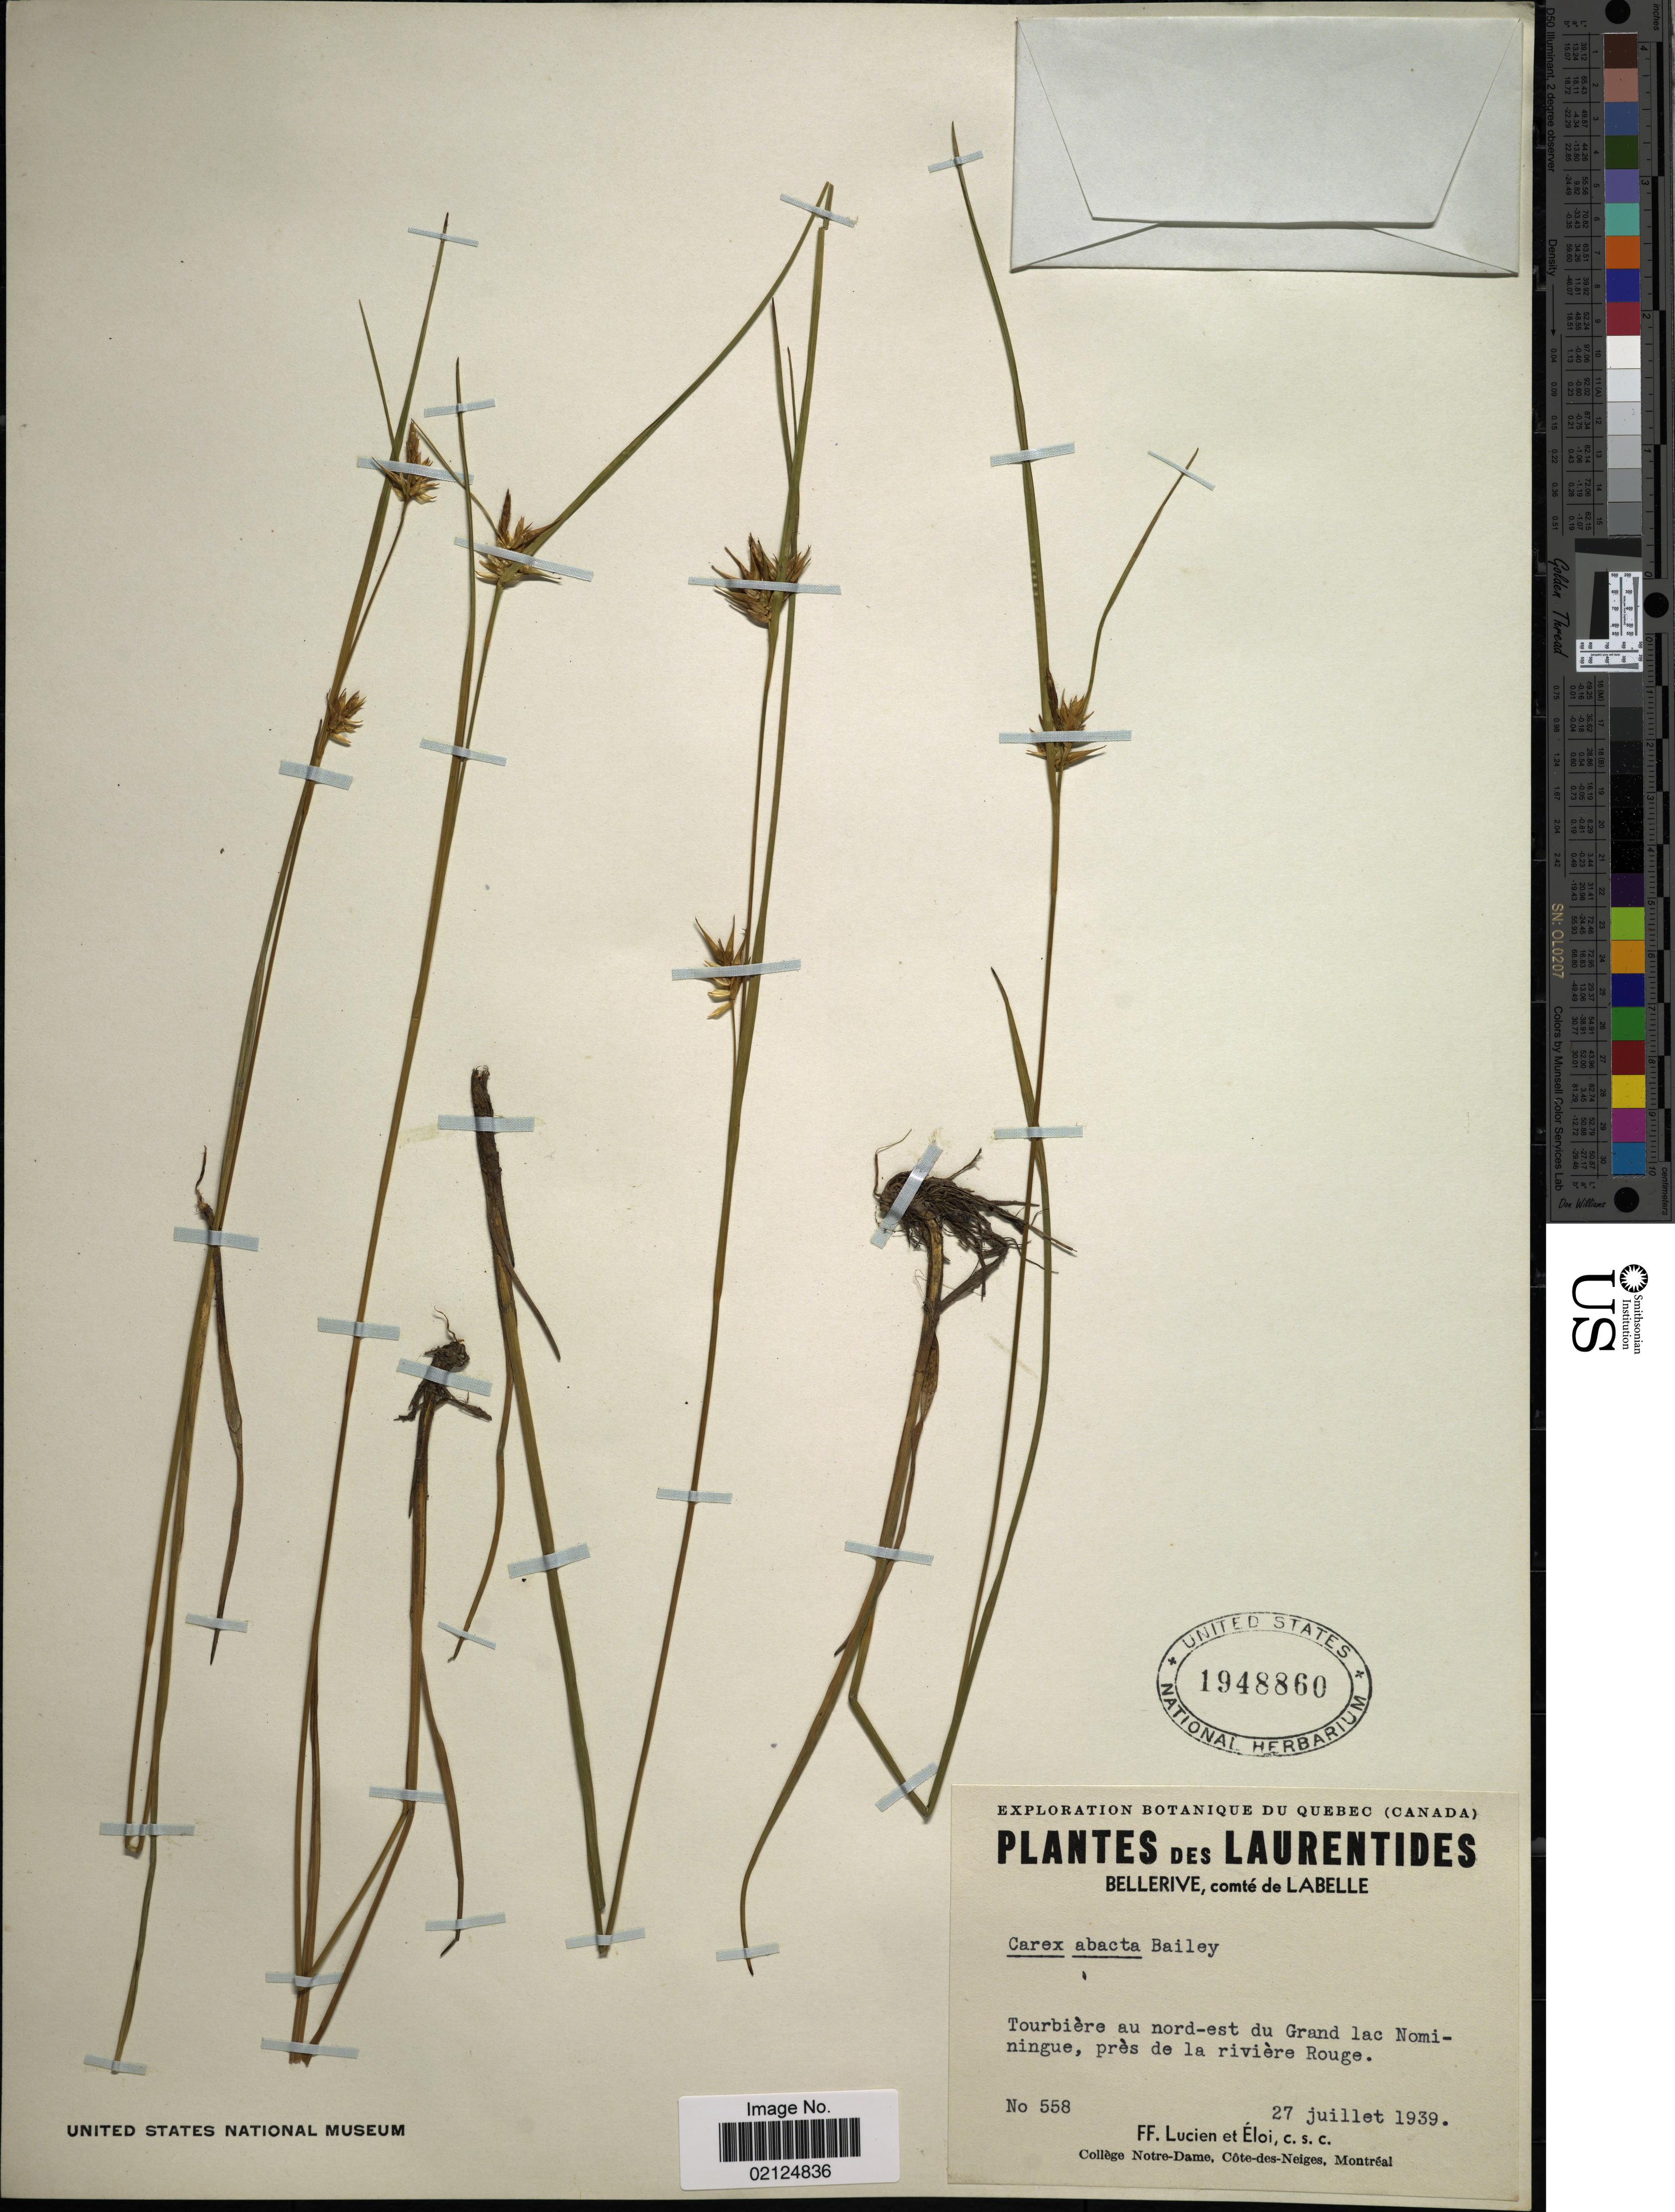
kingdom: Plantae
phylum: Tracheophyta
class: Liliopsida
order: Poales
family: Cyperaceae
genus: Carex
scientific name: Carex michauxiana subsp. michauxiana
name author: Boeckeler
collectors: F. Lucien & Éloi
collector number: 558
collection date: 1939-07-27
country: Canada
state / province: Quebec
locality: Des Laurentides, Bellerive, comte de Labelle, Tourbiere au nord-east du Grand Lac Nomingue, pres de la riviere Rouge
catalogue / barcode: US 1948860